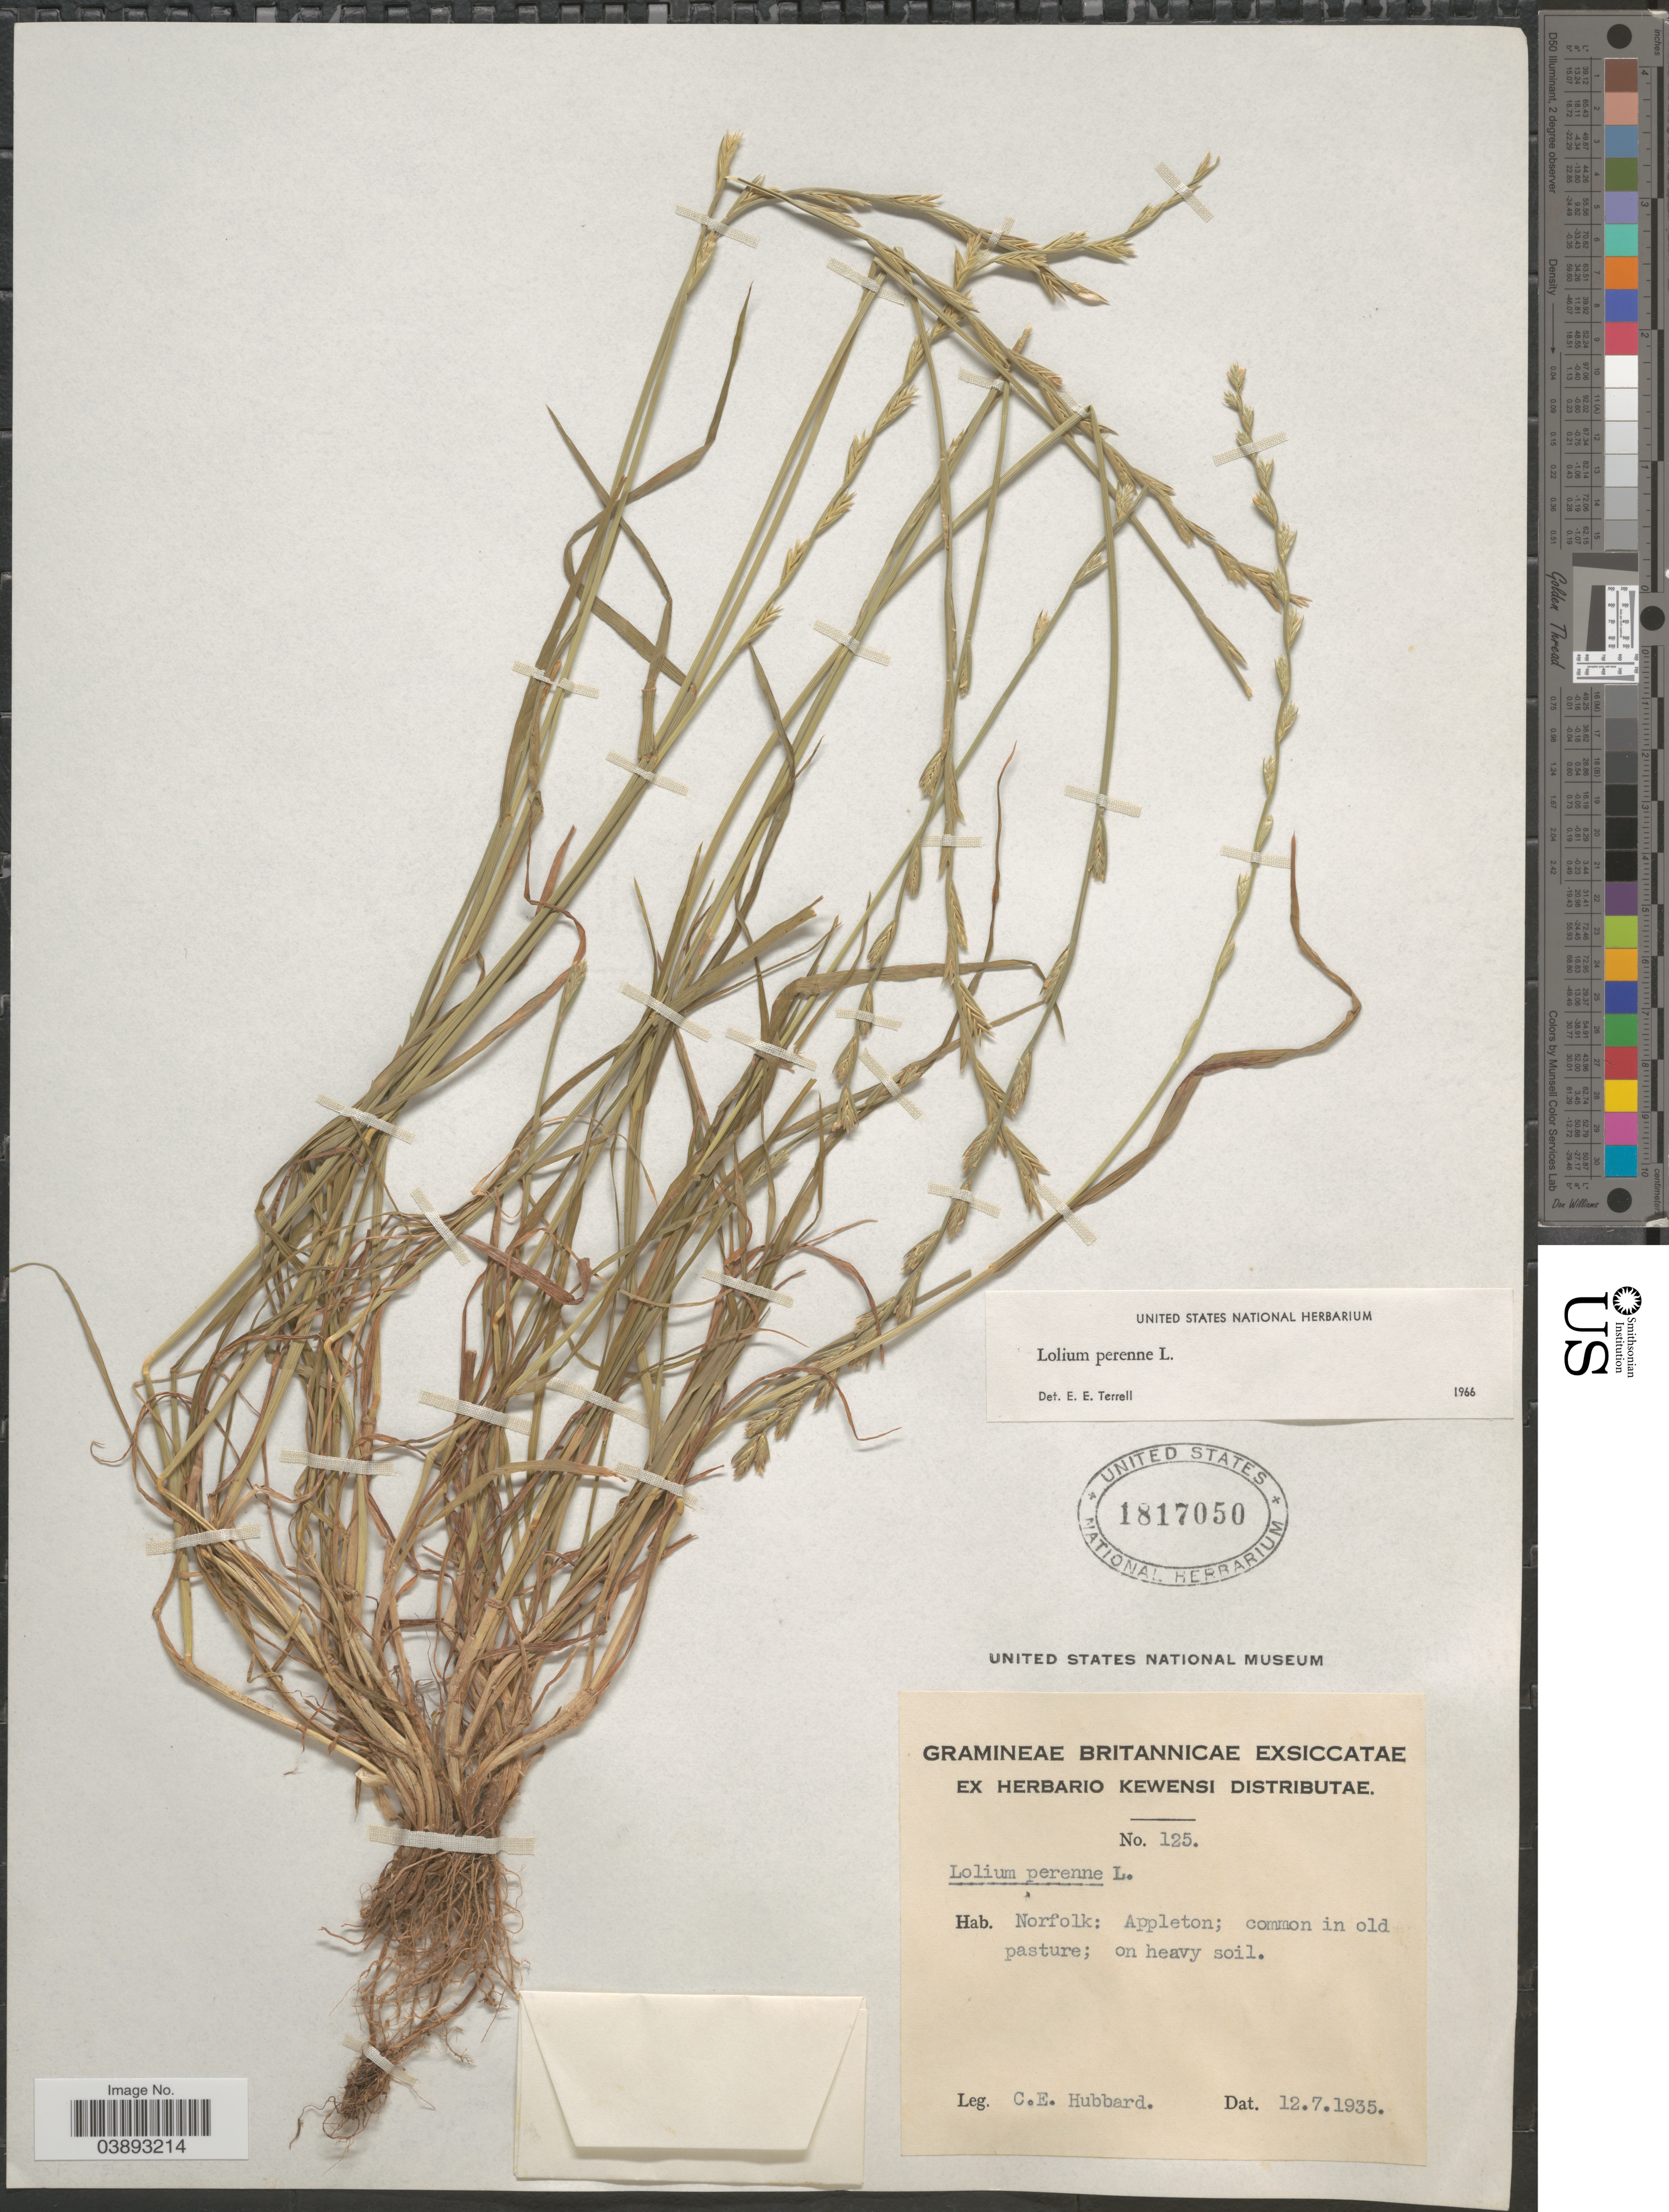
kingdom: Plantae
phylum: Tracheophyta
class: Liliopsida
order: Poales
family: Poaceae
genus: Lolium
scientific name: Lolium perenne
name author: L.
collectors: C. E. Hubbard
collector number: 125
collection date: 1935-07-12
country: United Kingdom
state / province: England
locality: Norfolk: Appleton.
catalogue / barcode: US 1817050